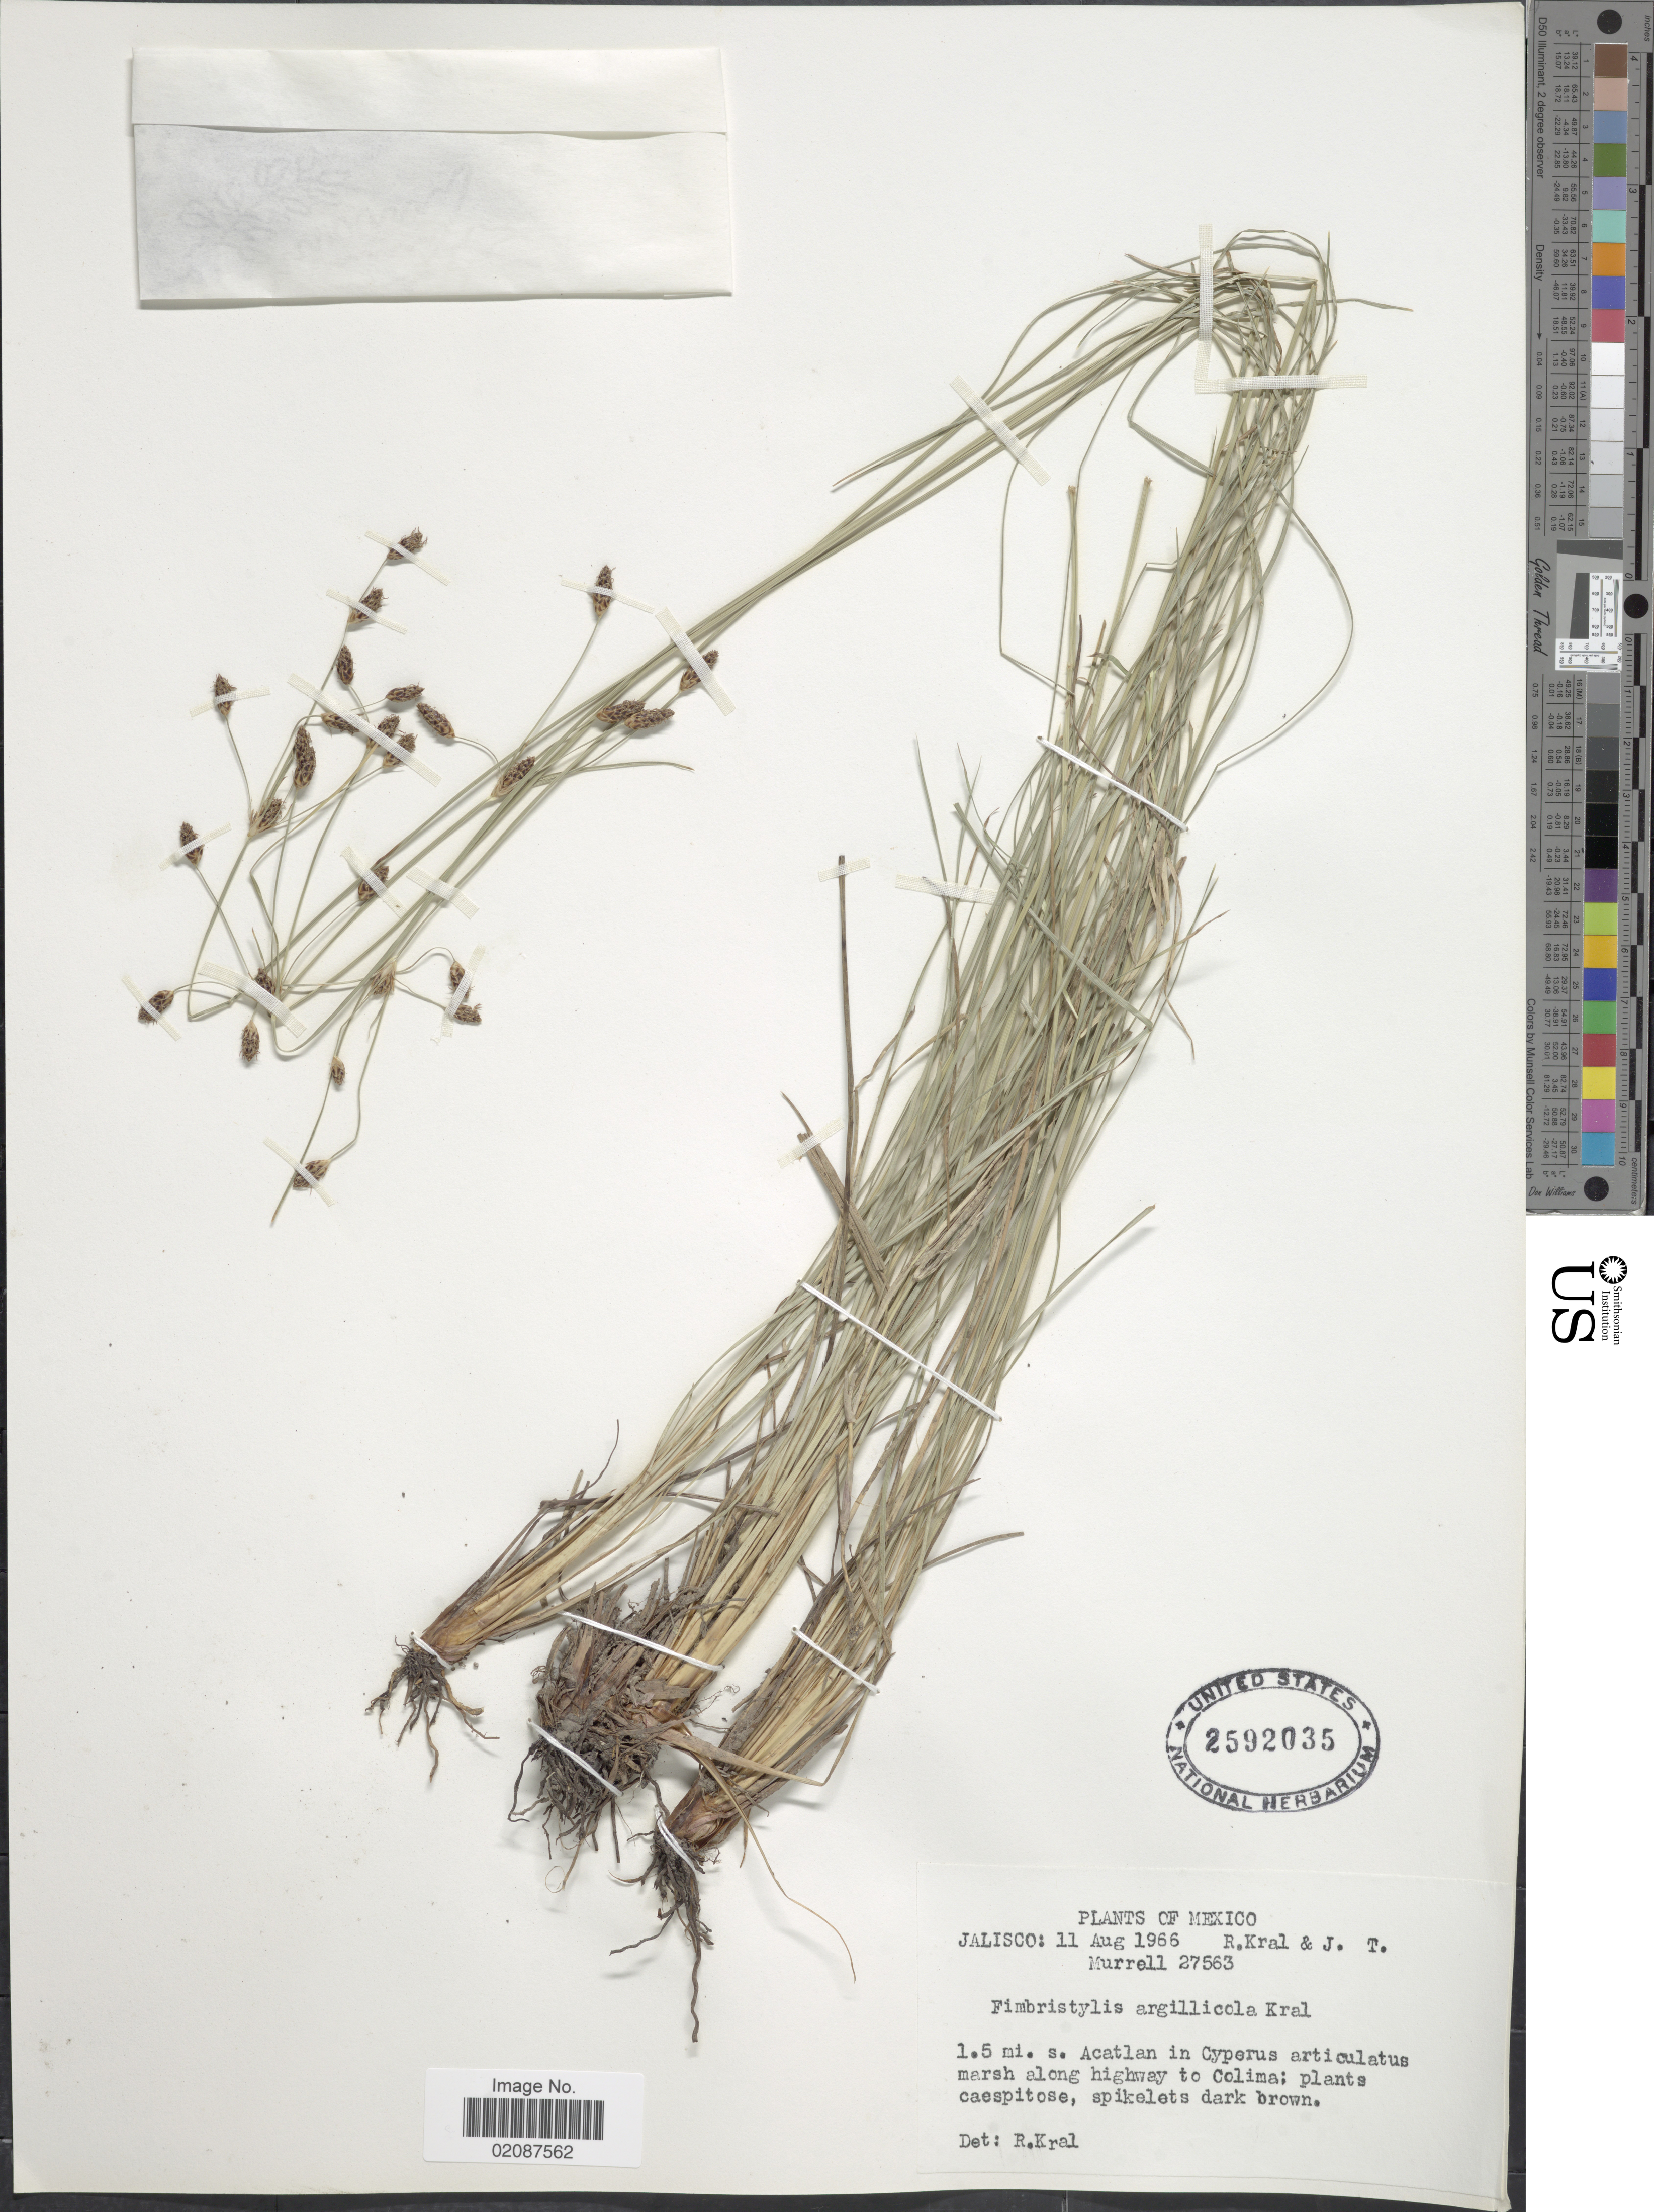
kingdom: Plantae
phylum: Tracheophyta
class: Liliopsida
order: Poales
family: Cyperaceae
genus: Fimbristylis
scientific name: Fimbristylis argillicola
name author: Kral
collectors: R. Kral & J. Murrell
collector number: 27563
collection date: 1966-08-11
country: Mexico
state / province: Jalisco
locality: Jalisco, 1.5 mi. s. Acatlan in Cyperus articulatus marsh along highway to Colima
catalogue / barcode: US 2592035